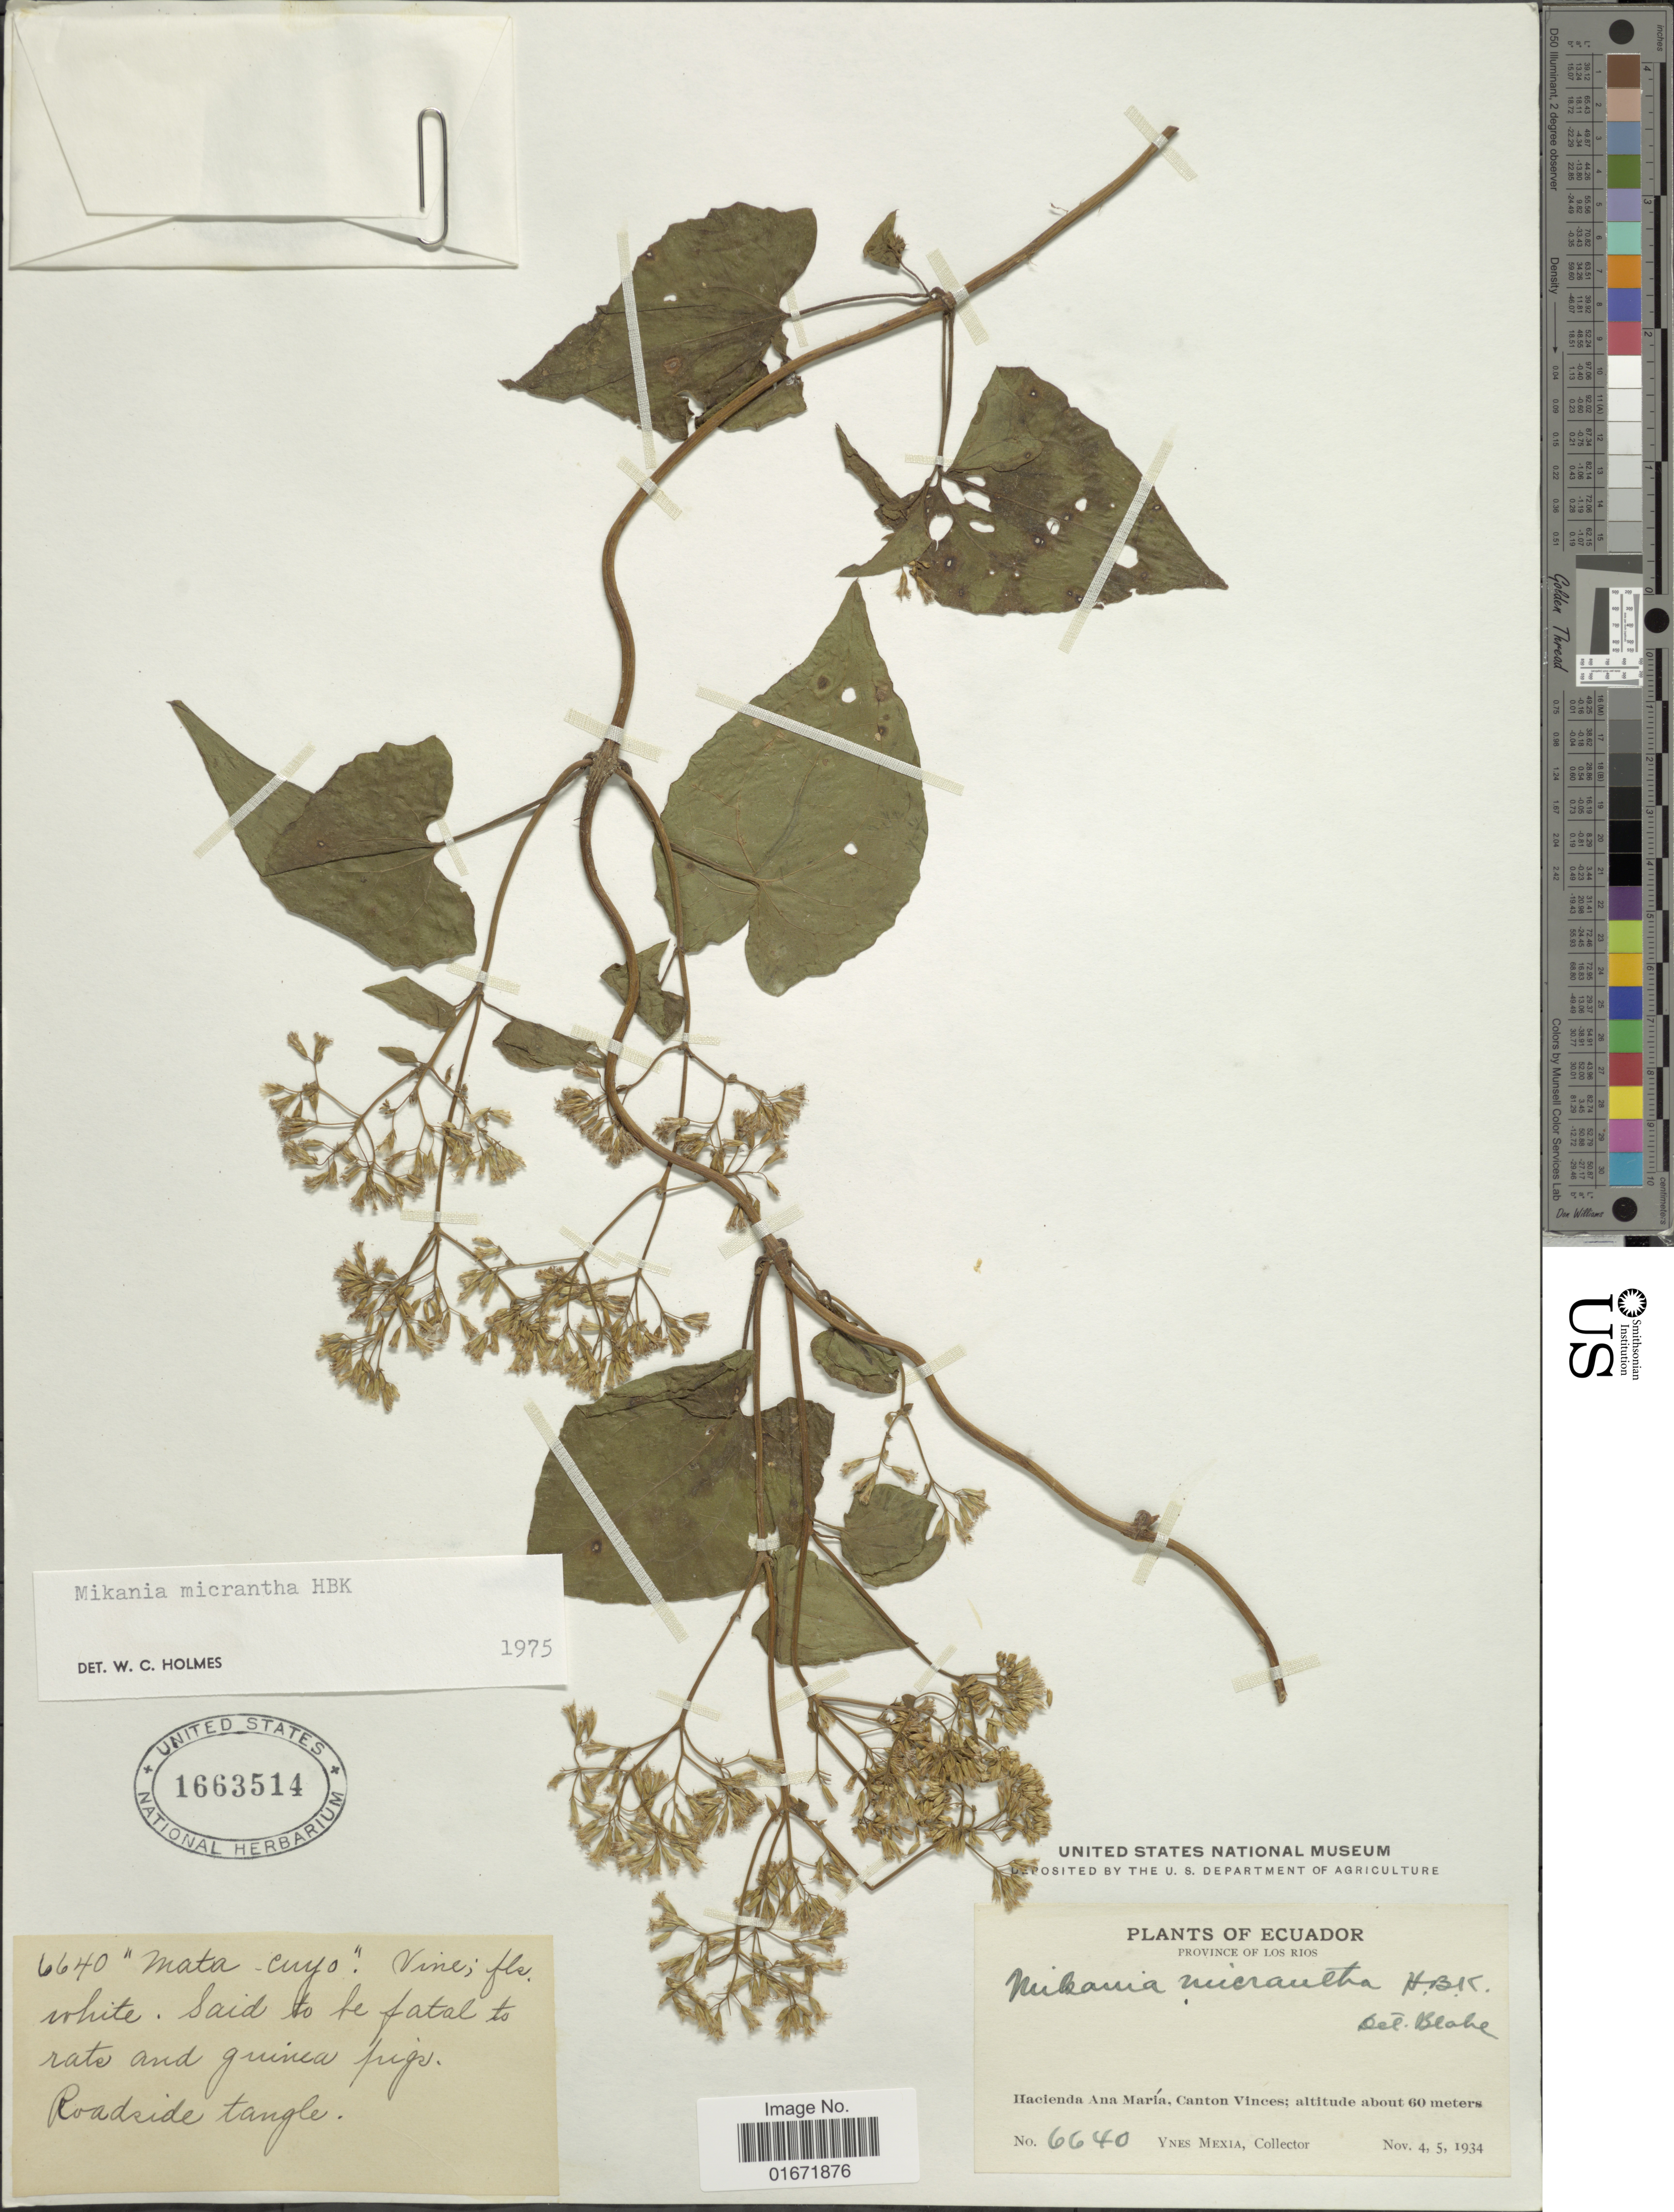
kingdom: Plantae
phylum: Tracheophyta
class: Magnoliopsida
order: Asterales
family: Asteraceae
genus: Mikania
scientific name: Mikania micrantha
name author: Kunth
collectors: Y. Mexia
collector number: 6640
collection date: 1934-11-04/1934-11-05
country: Ecuador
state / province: Los Ríos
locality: Province of Los Rios. Hacienda Ana María, Canton Vinces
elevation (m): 60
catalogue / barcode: US 1663514